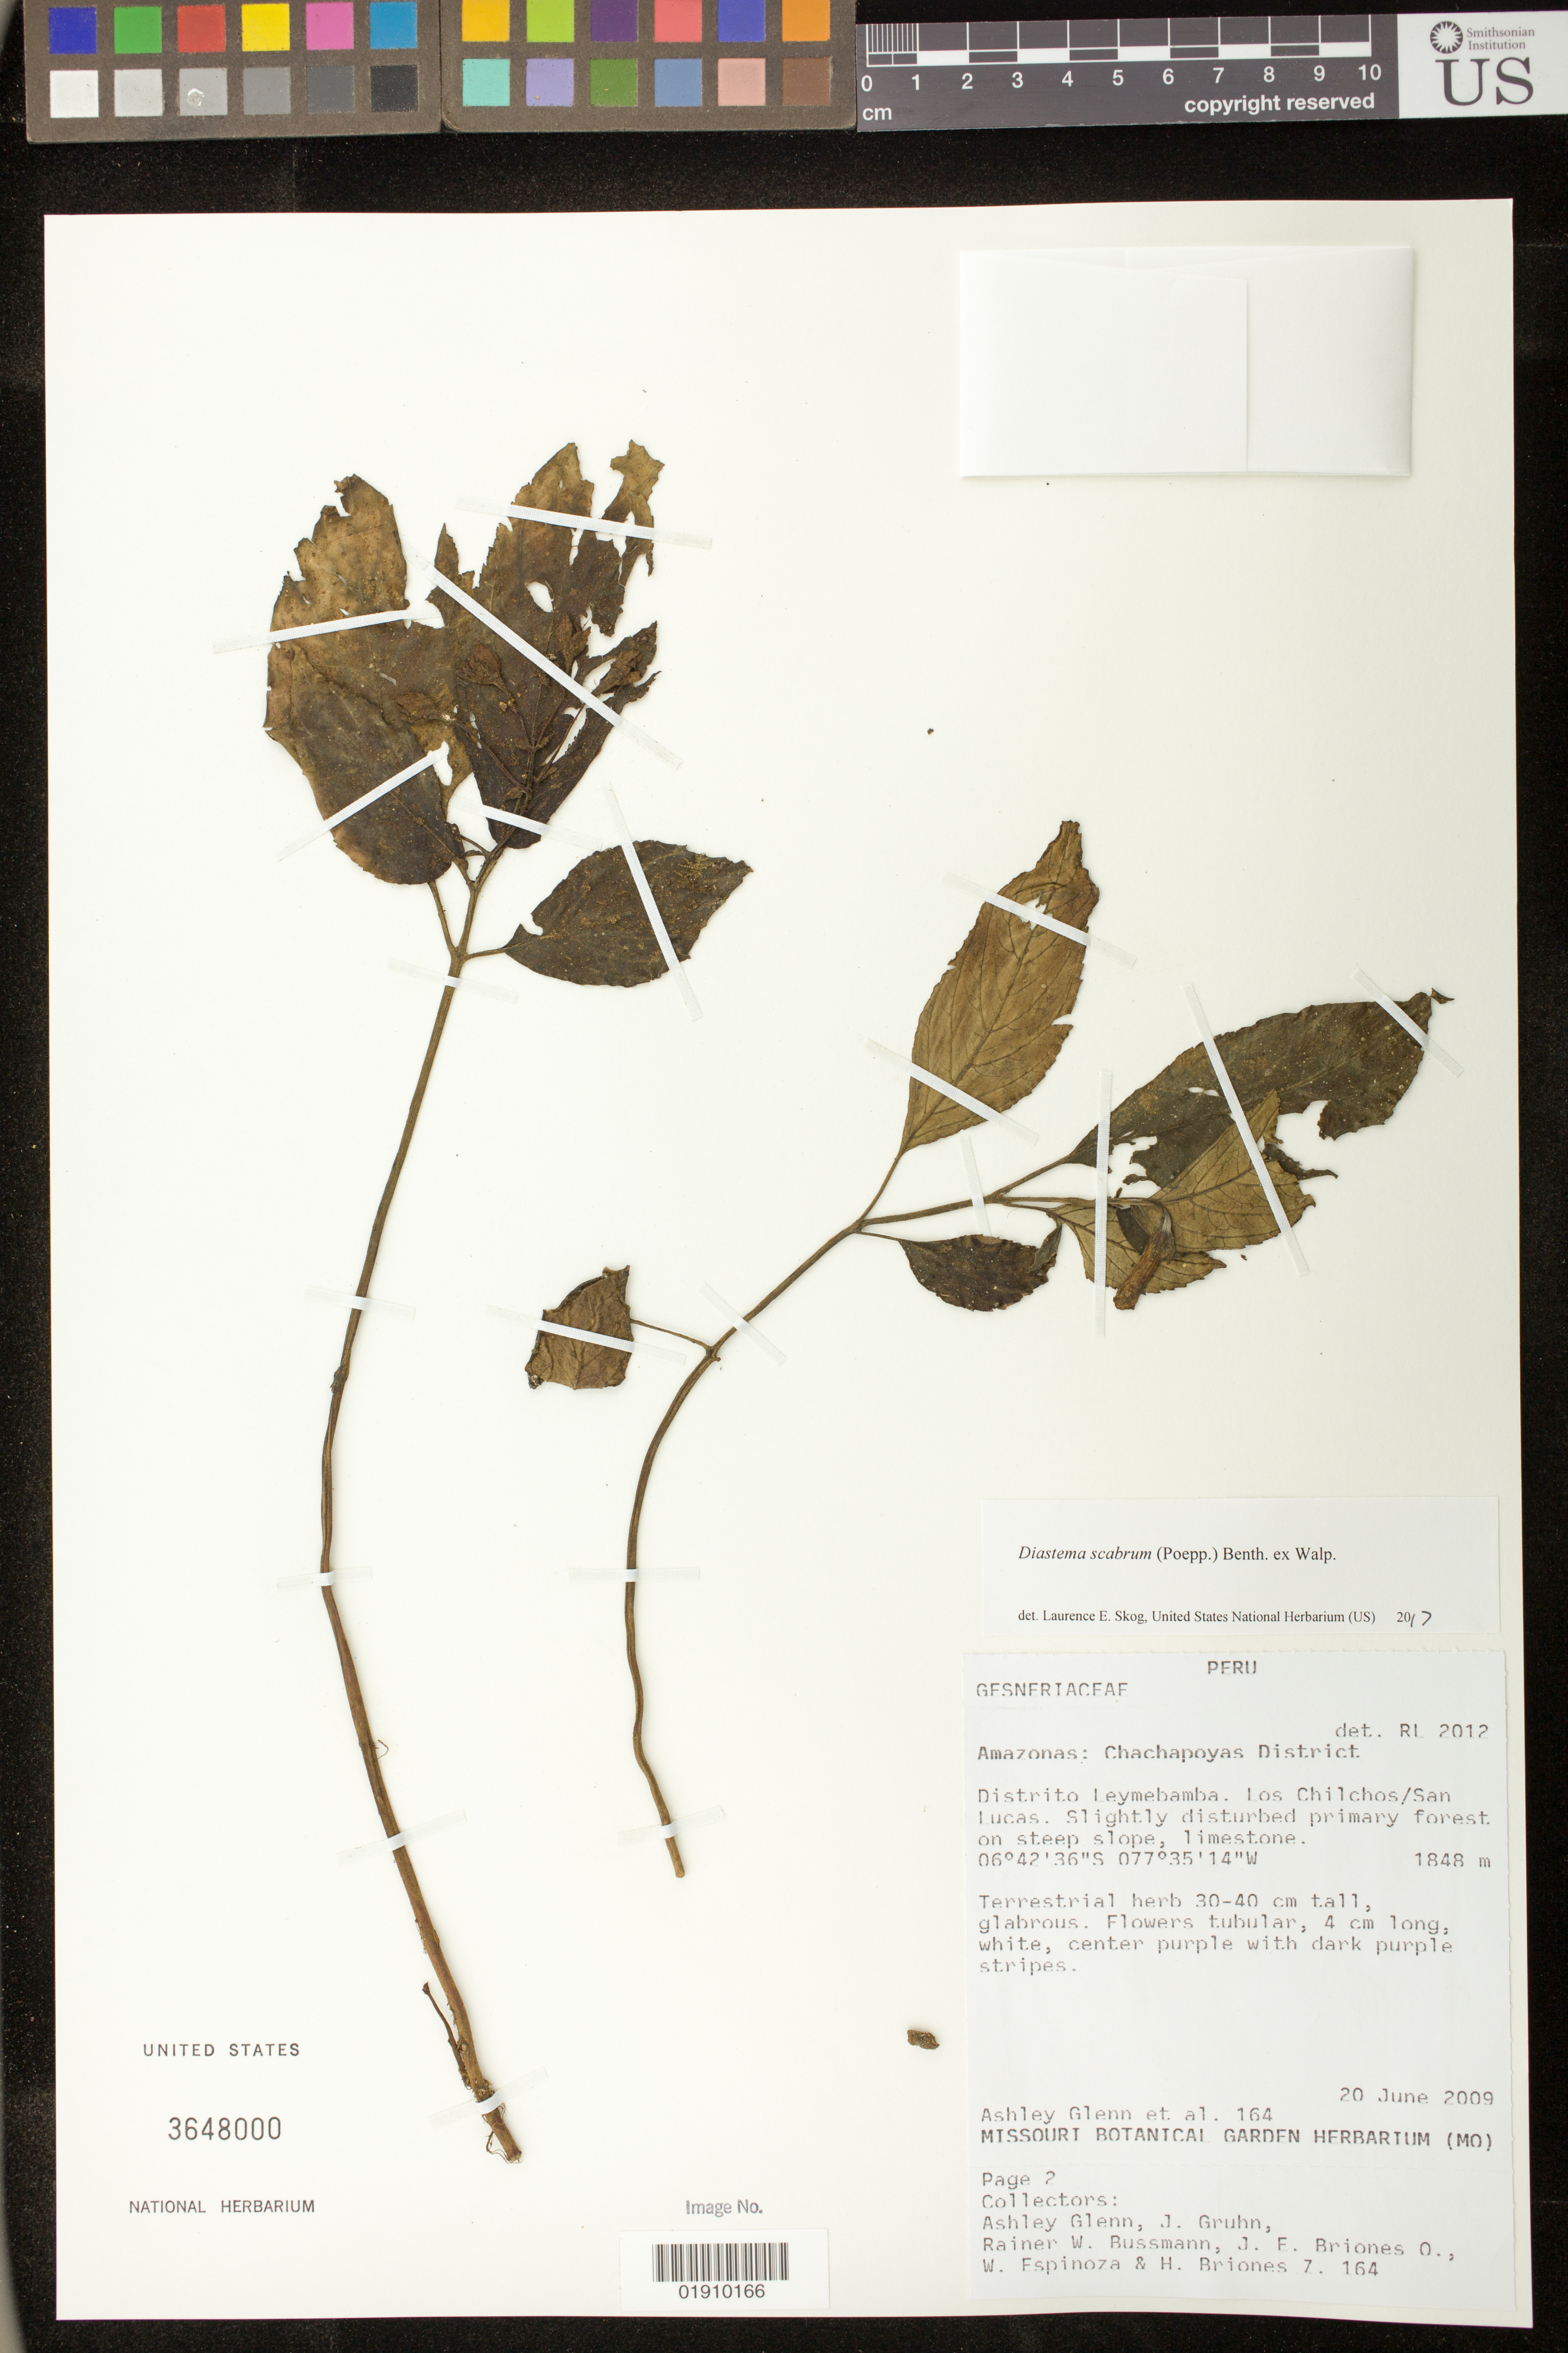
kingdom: Plantae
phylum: Tracheophyta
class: Magnoliopsida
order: Lamiales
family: Gesneriaceae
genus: Diastema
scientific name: Diastema scabrum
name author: (Poepp.) Benth. ex Walp.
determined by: Skog, Laurence E.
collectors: A. Glenn, J. Gruhn, R. W. Bussmann, J. Briones O., W. Espinoza & H. Briones Z.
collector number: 164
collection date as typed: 20 June 2009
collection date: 2009-06-20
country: Peru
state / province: Amazonas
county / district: Chachapoyas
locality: Amazonas: Chachapoyas District. Distrito Leymebamba. Los Chilchos/ San Lucas.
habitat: Slightly disturbed primary forest on steep slope, limestone.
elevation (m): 1848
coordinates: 06 42 36 S, 077 35 14 W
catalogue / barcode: US 3648000